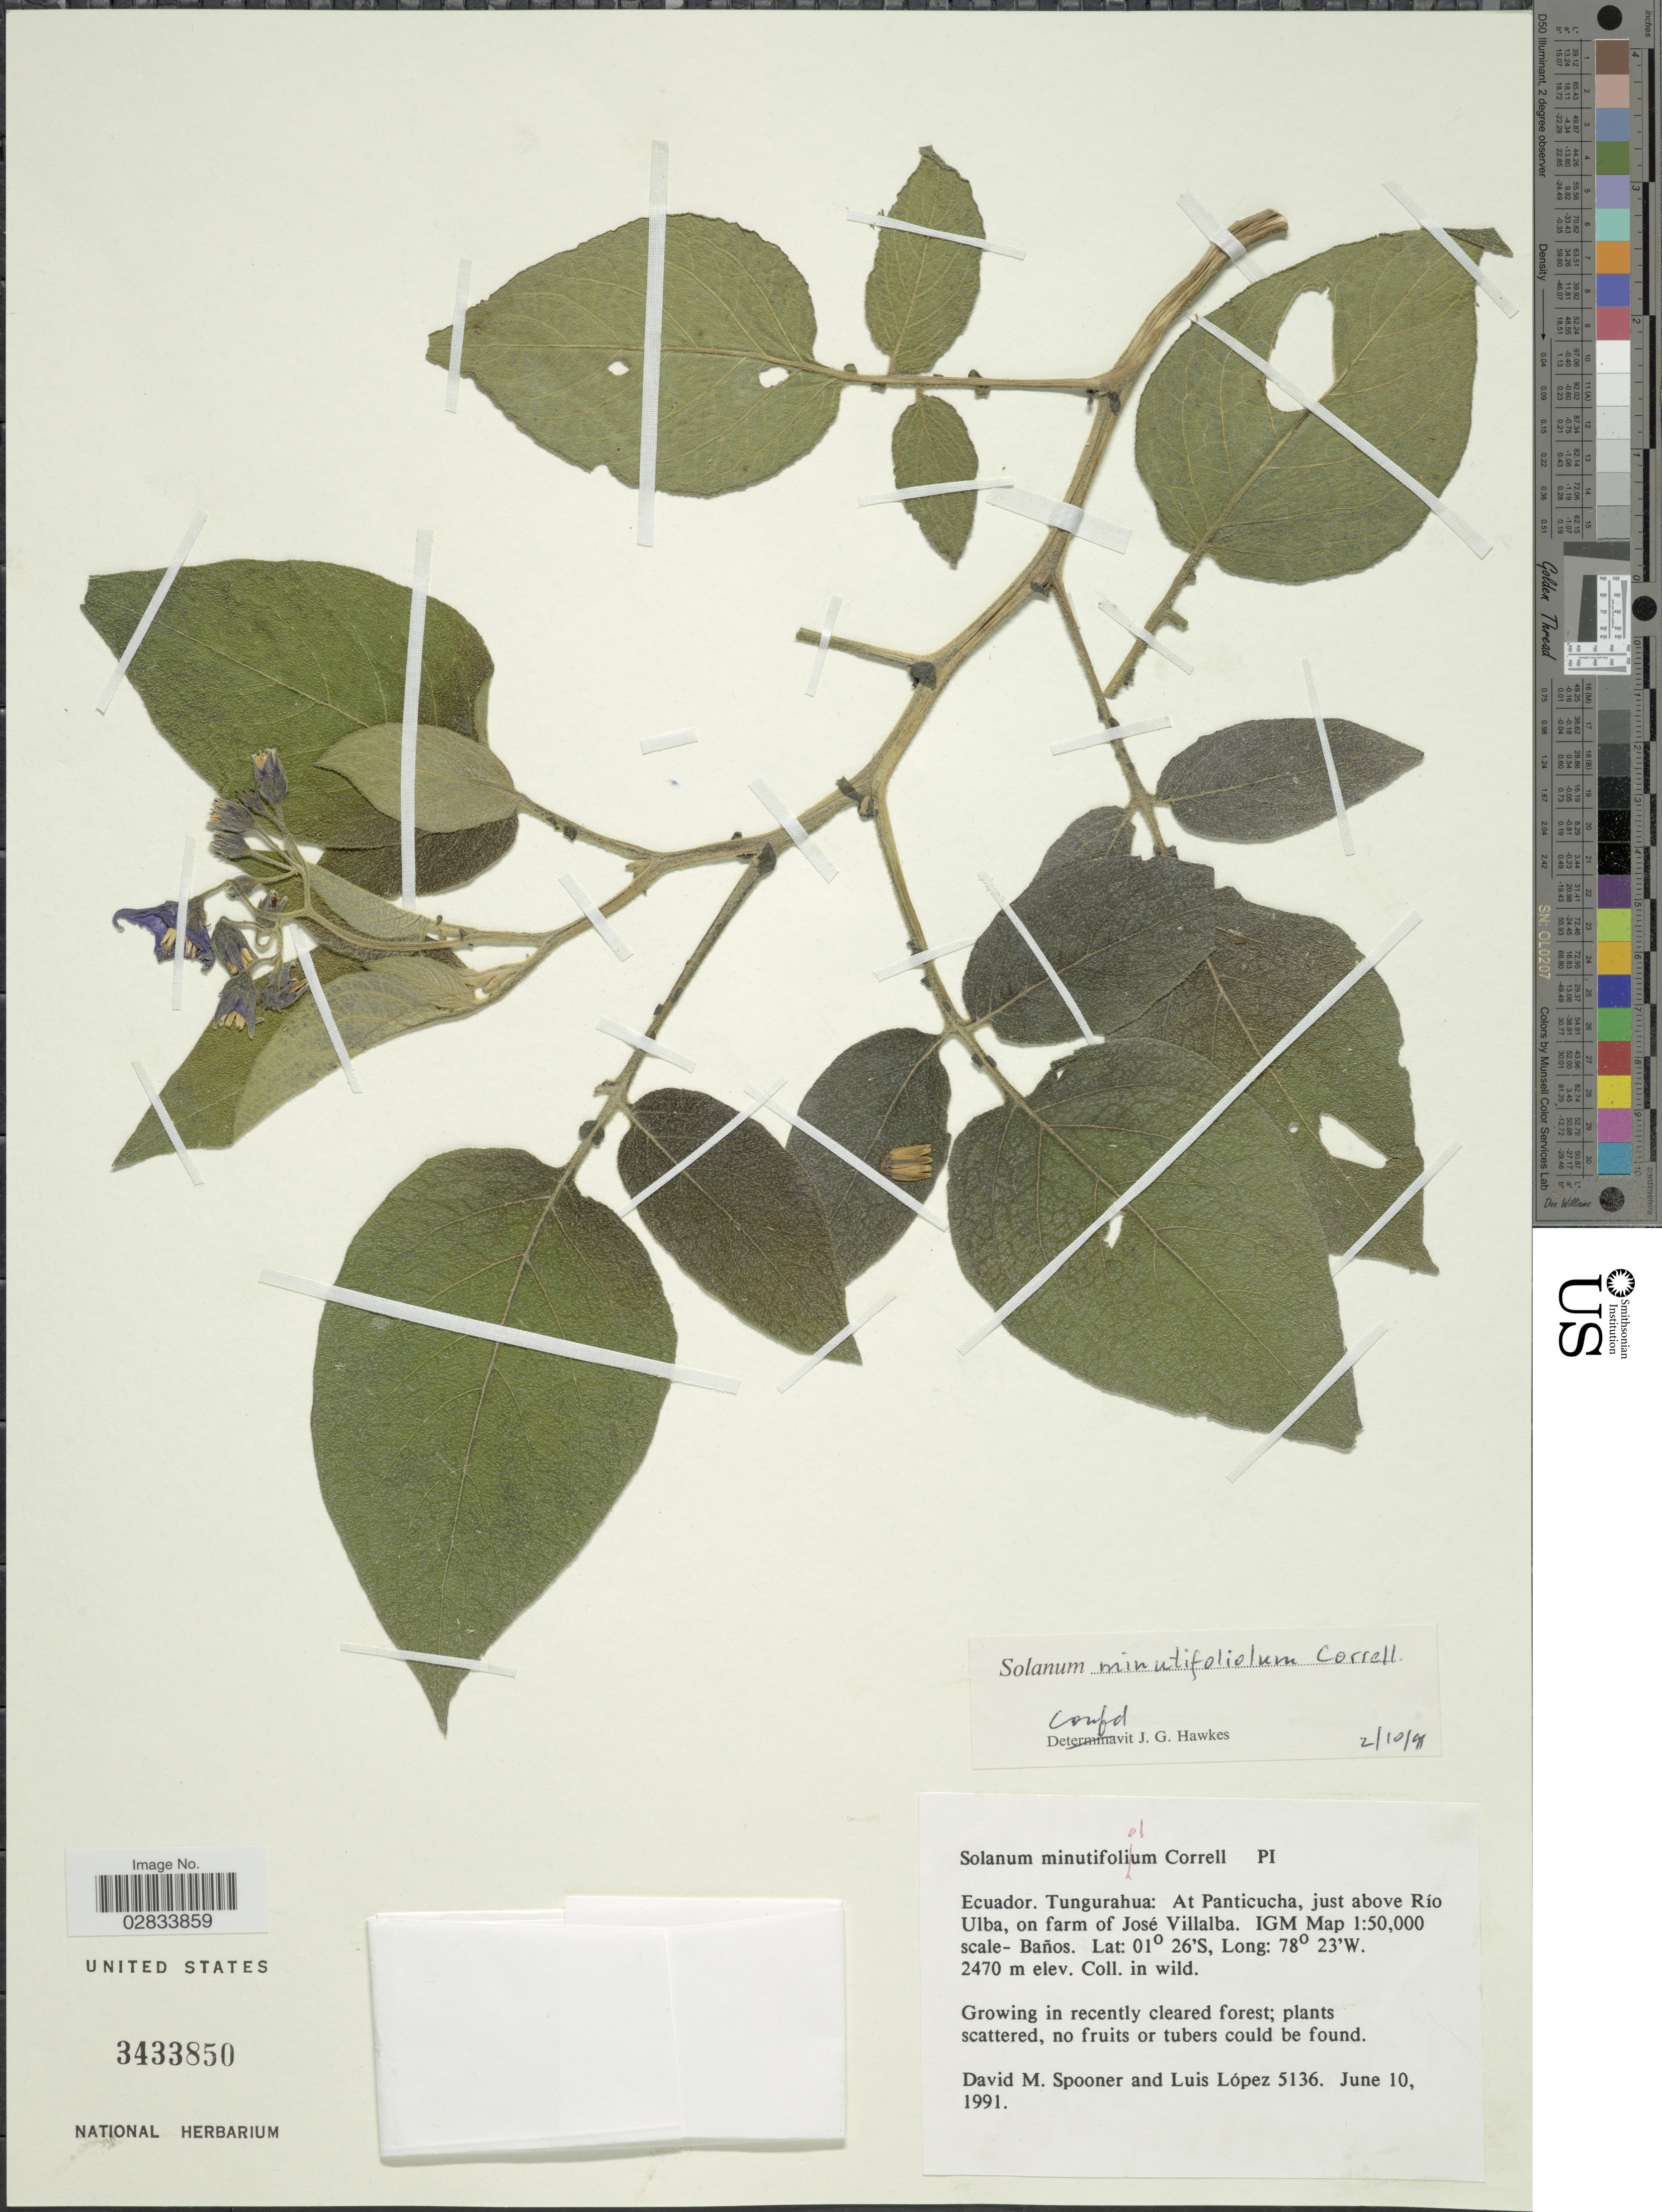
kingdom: Plantae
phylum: Tracheophyta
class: Magnoliopsida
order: Solanales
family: Solanaceae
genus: Solanum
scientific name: Solanum minutifoliolum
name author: Correll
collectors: D. Spooner & L. López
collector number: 5136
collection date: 1991-06-10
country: Ecuador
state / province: Tungurahua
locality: Tungurahua: At Panticucha, just above Río Ulba, on farm of José Villalba, IGM Map 1:50,000 scale- Baños.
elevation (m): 2470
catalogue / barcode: US 3433850